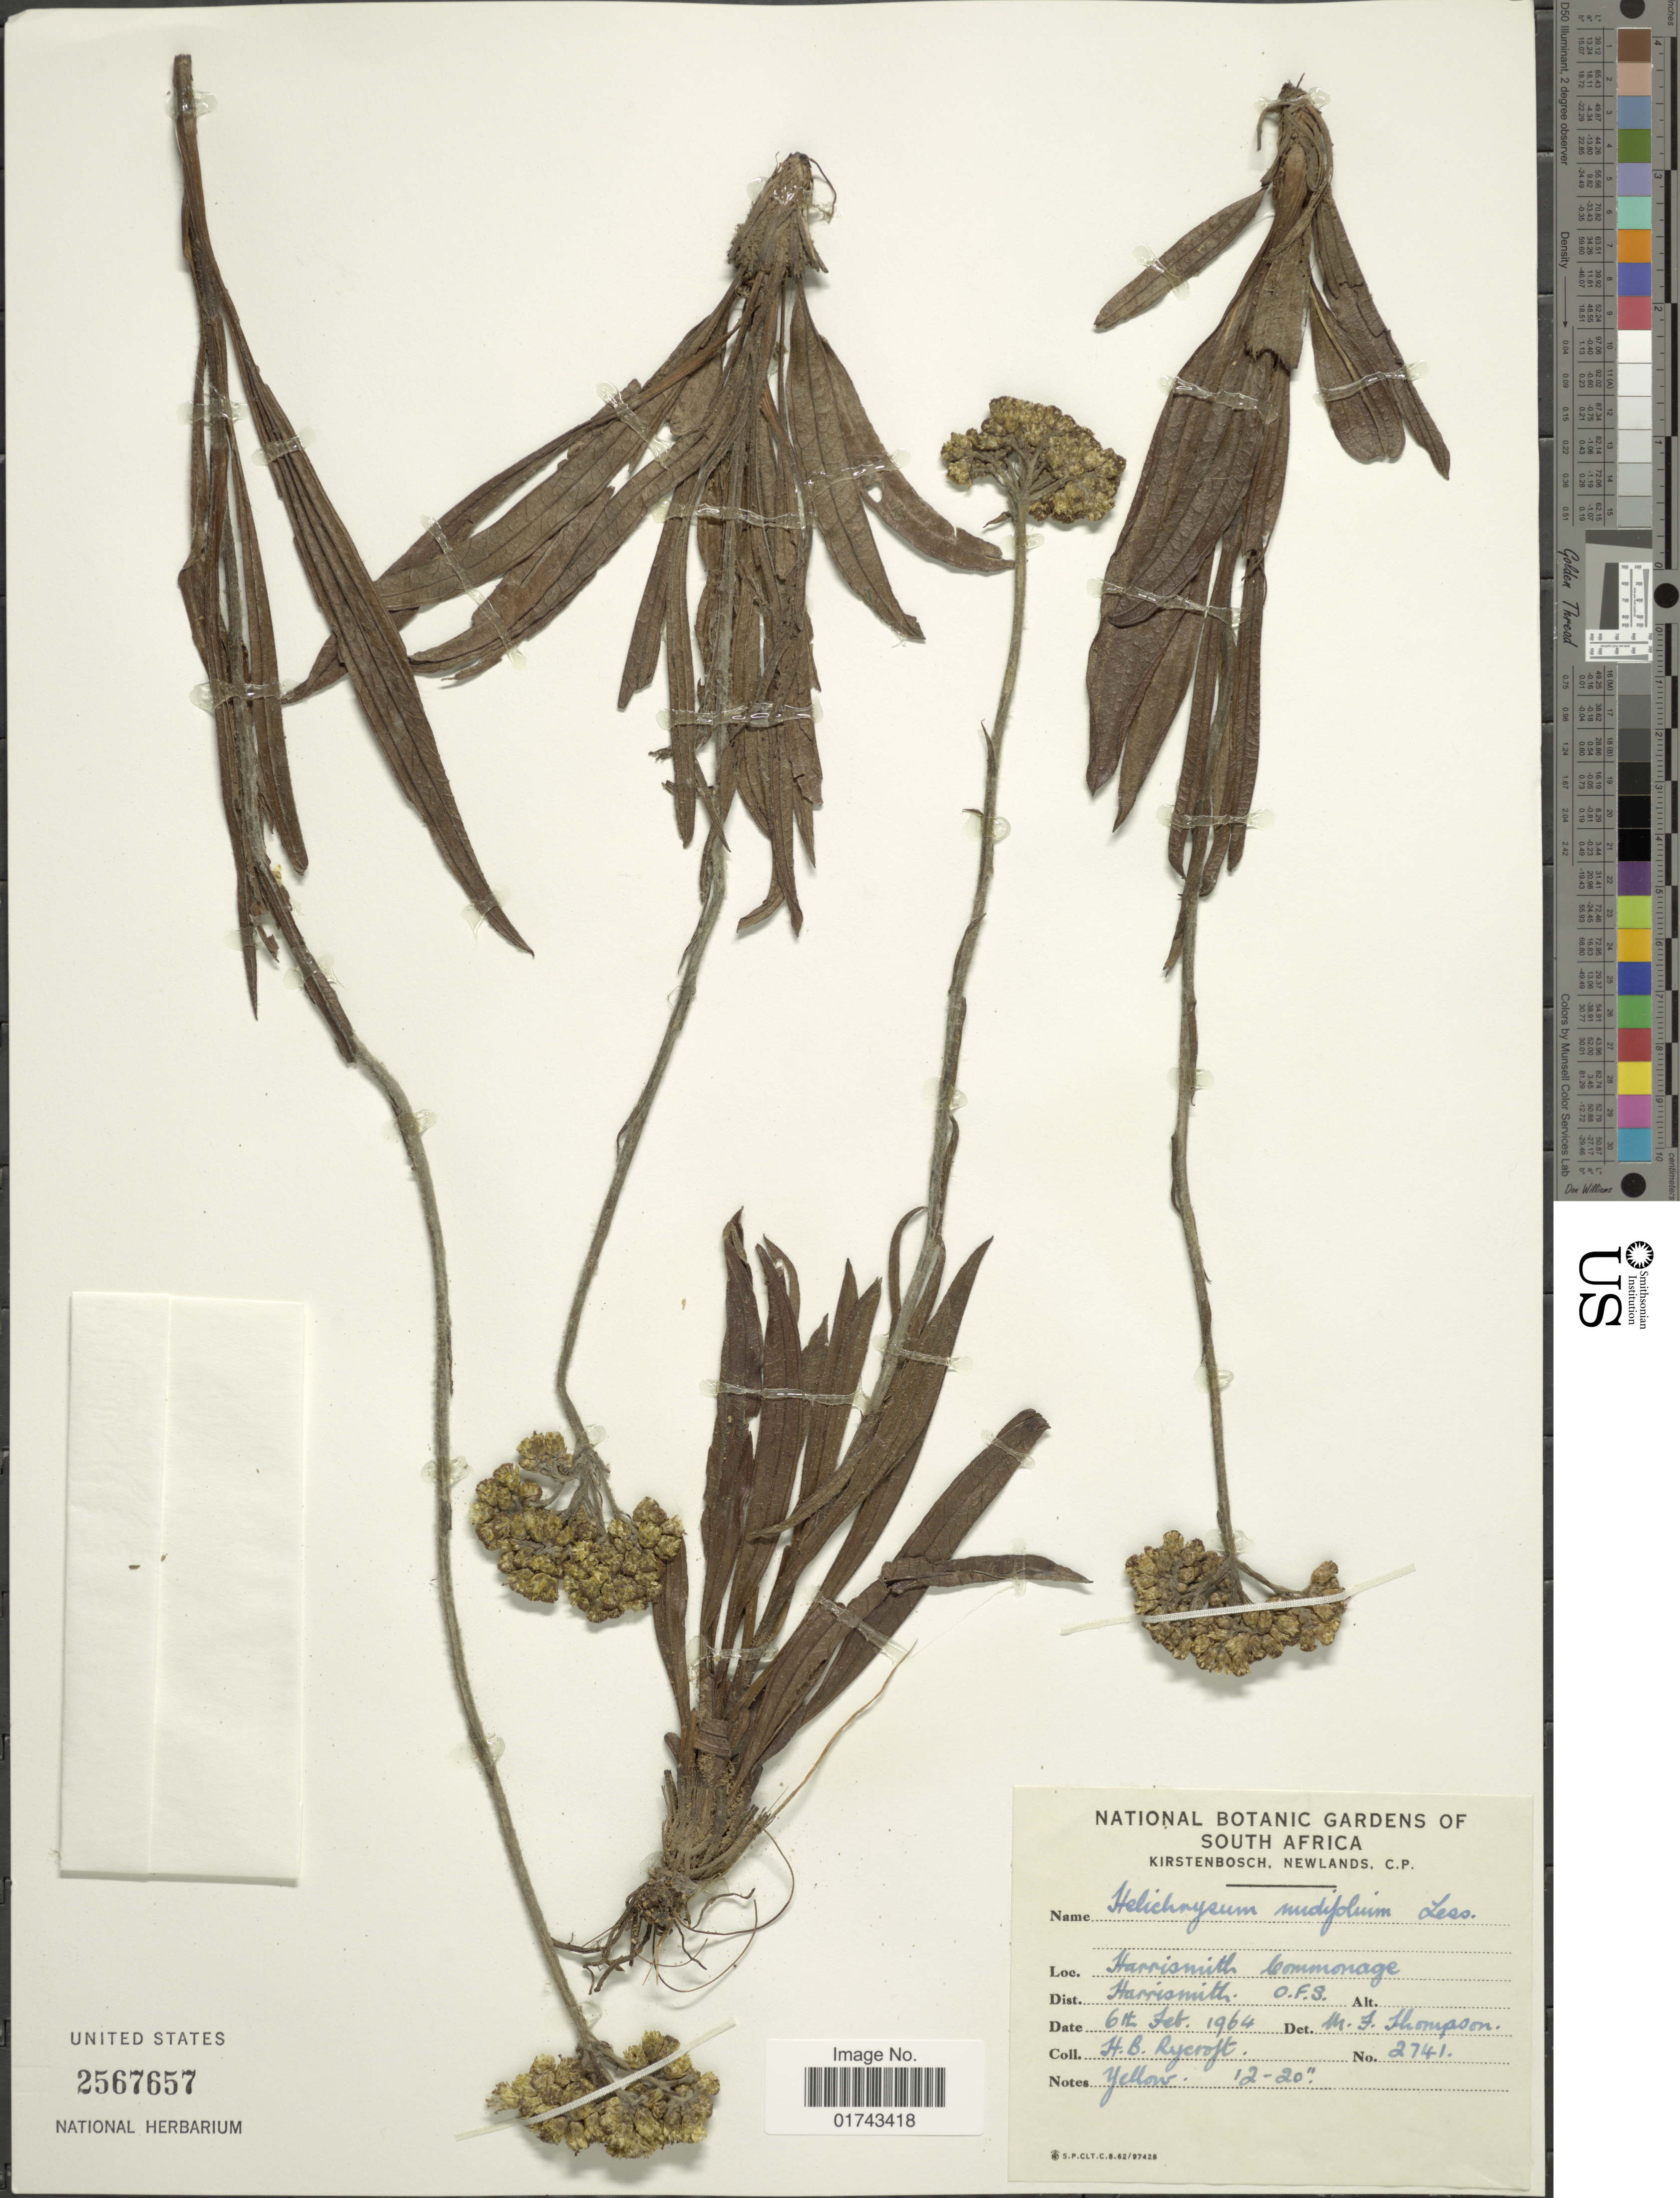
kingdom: Plantae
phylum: Tracheophyta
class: Magnoliopsida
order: Asterales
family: Asteraceae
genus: Helichrysum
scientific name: Helichrysum nudifolium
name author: (L.) Less.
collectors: H. Rycroft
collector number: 2741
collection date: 1964-05-06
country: South Africa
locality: Harrismith Commonage, Dist, Harrismith O. F. S.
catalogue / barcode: US 2567657